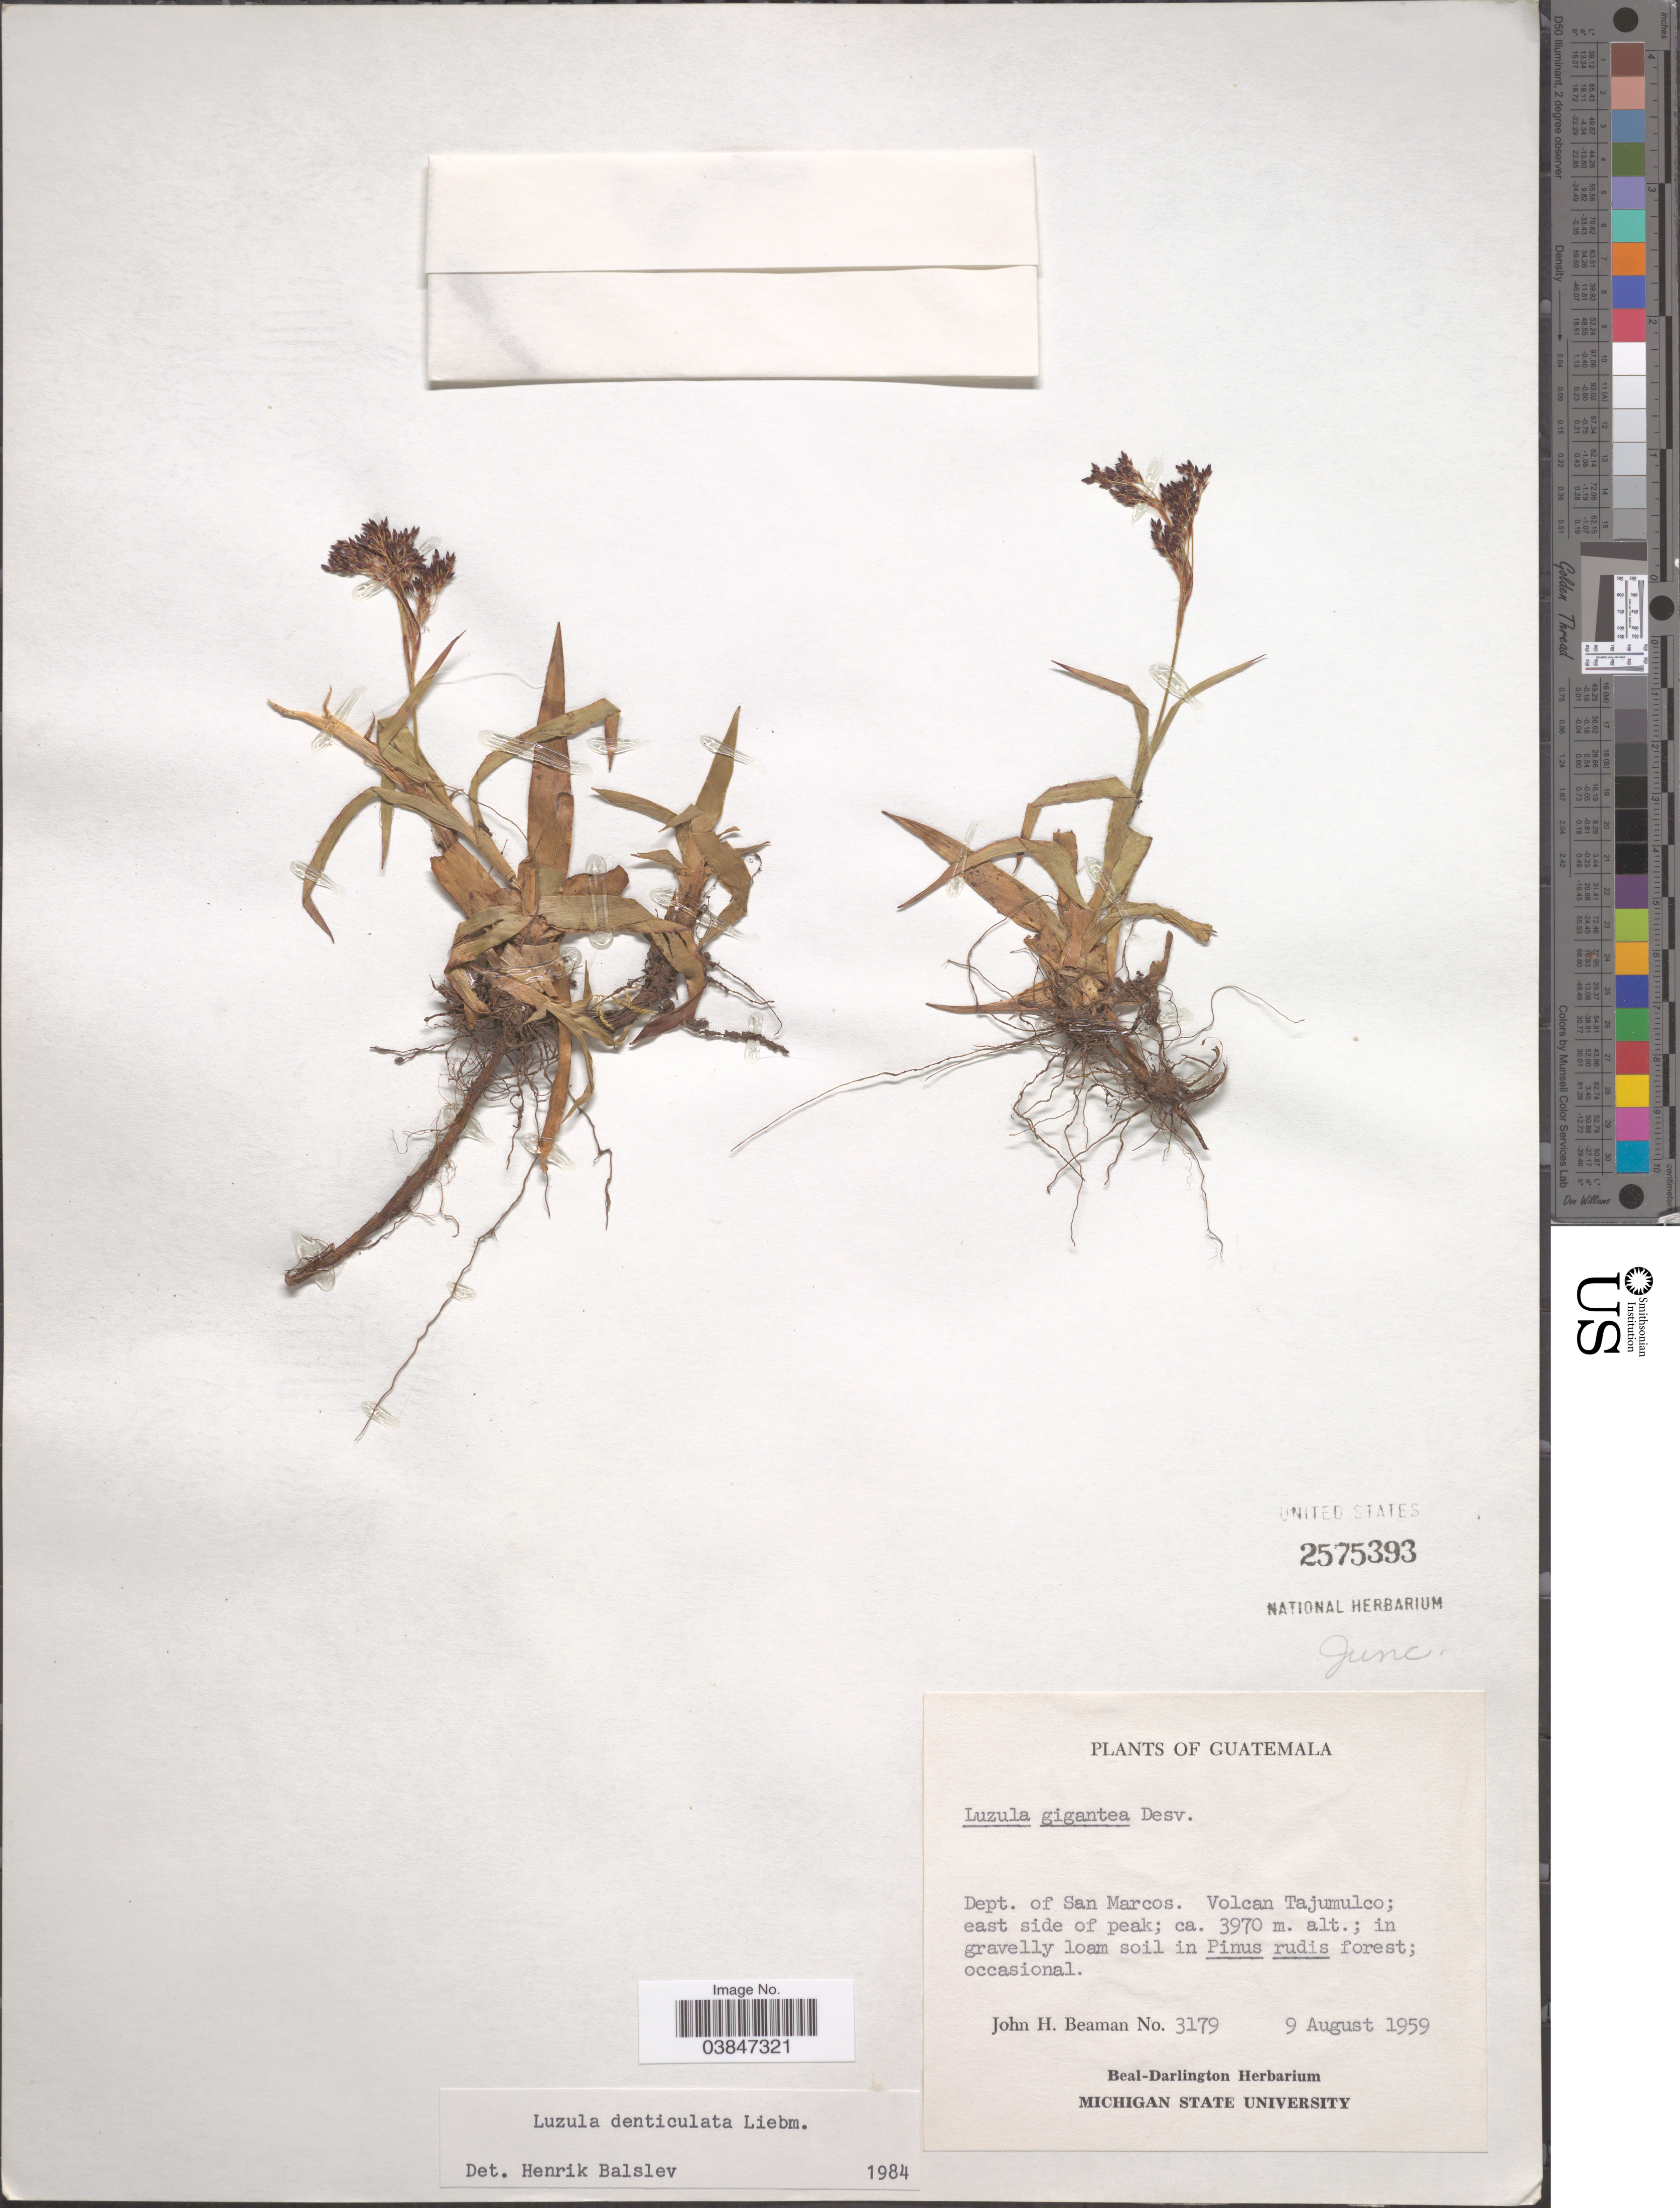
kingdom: Plantae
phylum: Tracheophyta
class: Liliopsida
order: Poales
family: Juncaceae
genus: Luzula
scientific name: Luzula denticulata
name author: Liebm.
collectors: J. H. Beaman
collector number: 3179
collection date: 1959-08-09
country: Guatemala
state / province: San Marcos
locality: Dept. of San Marcos. Volcan Tajumulco; east side of peak.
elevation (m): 3970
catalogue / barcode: US 2575393